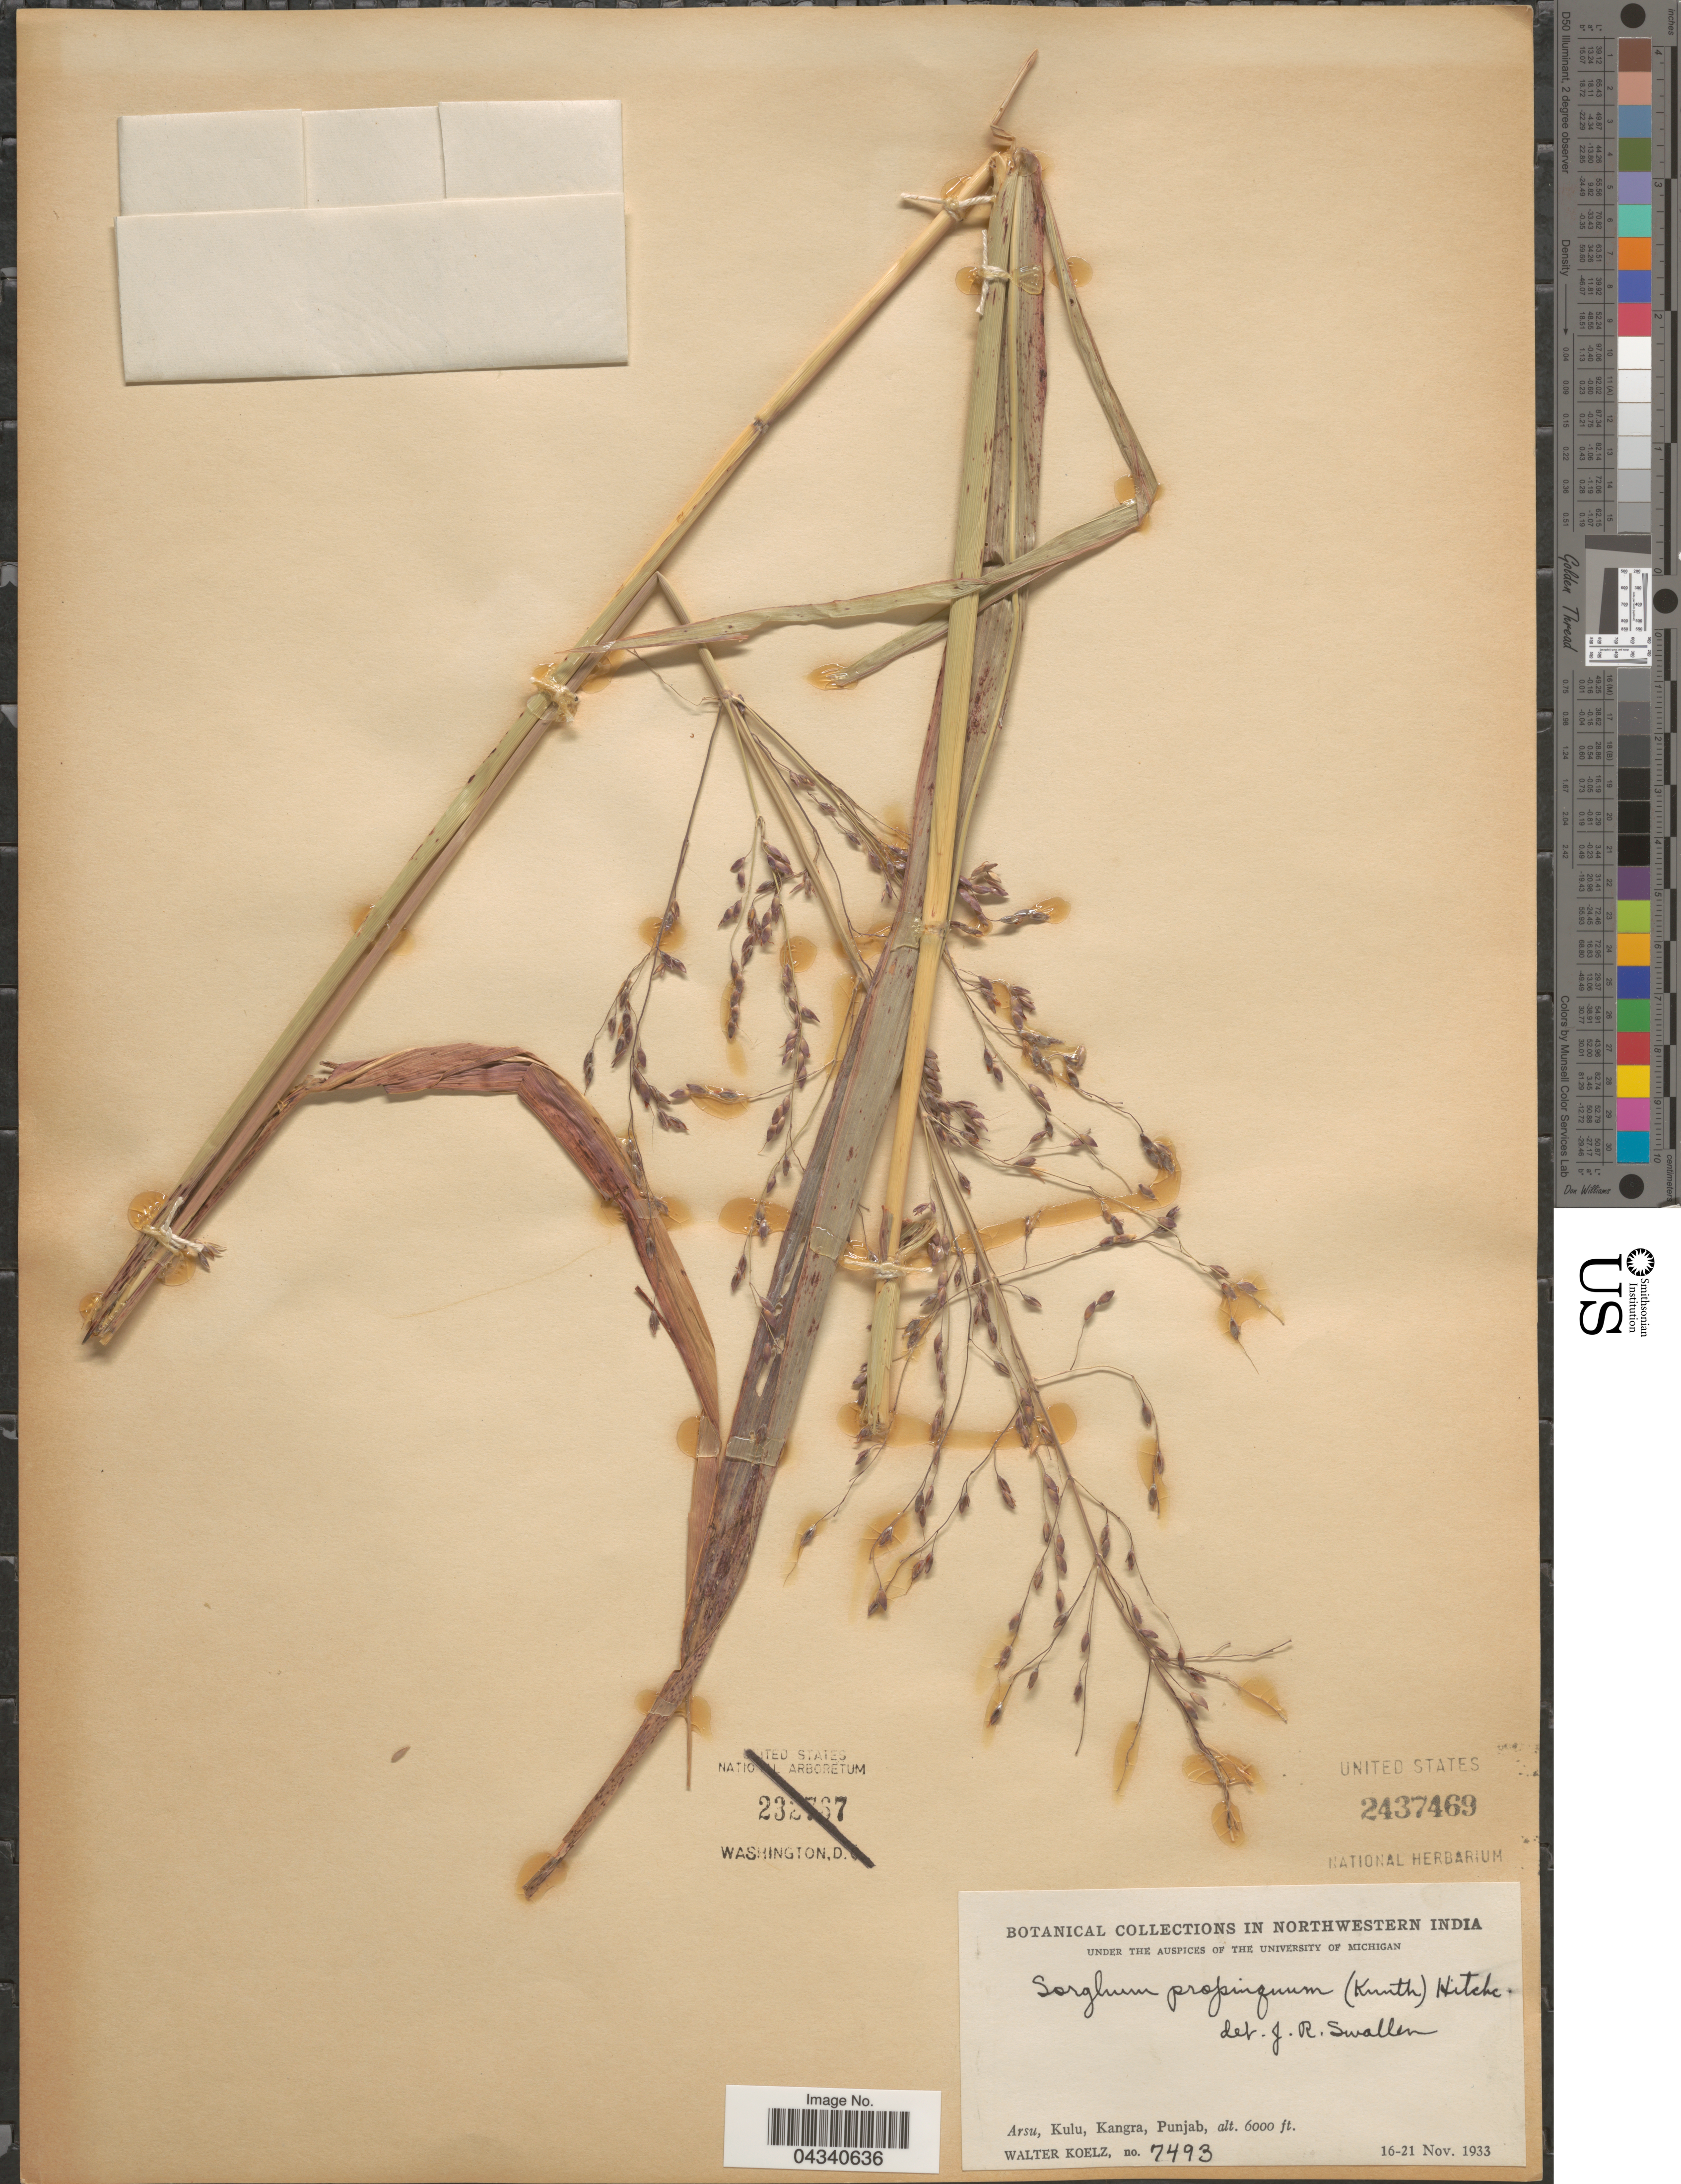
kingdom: Plantae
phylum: Tracheophyta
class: Liliopsida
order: Poales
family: Poaceae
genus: Sorghum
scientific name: Sorghum propinquum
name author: (Kunth) Hitchc.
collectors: W. N. Koelz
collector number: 7493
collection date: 1933-11-16/1933-11-21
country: India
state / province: Punjab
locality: Northwestern India. Arsu, Kulu, Kangra.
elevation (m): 1829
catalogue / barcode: US 2437469